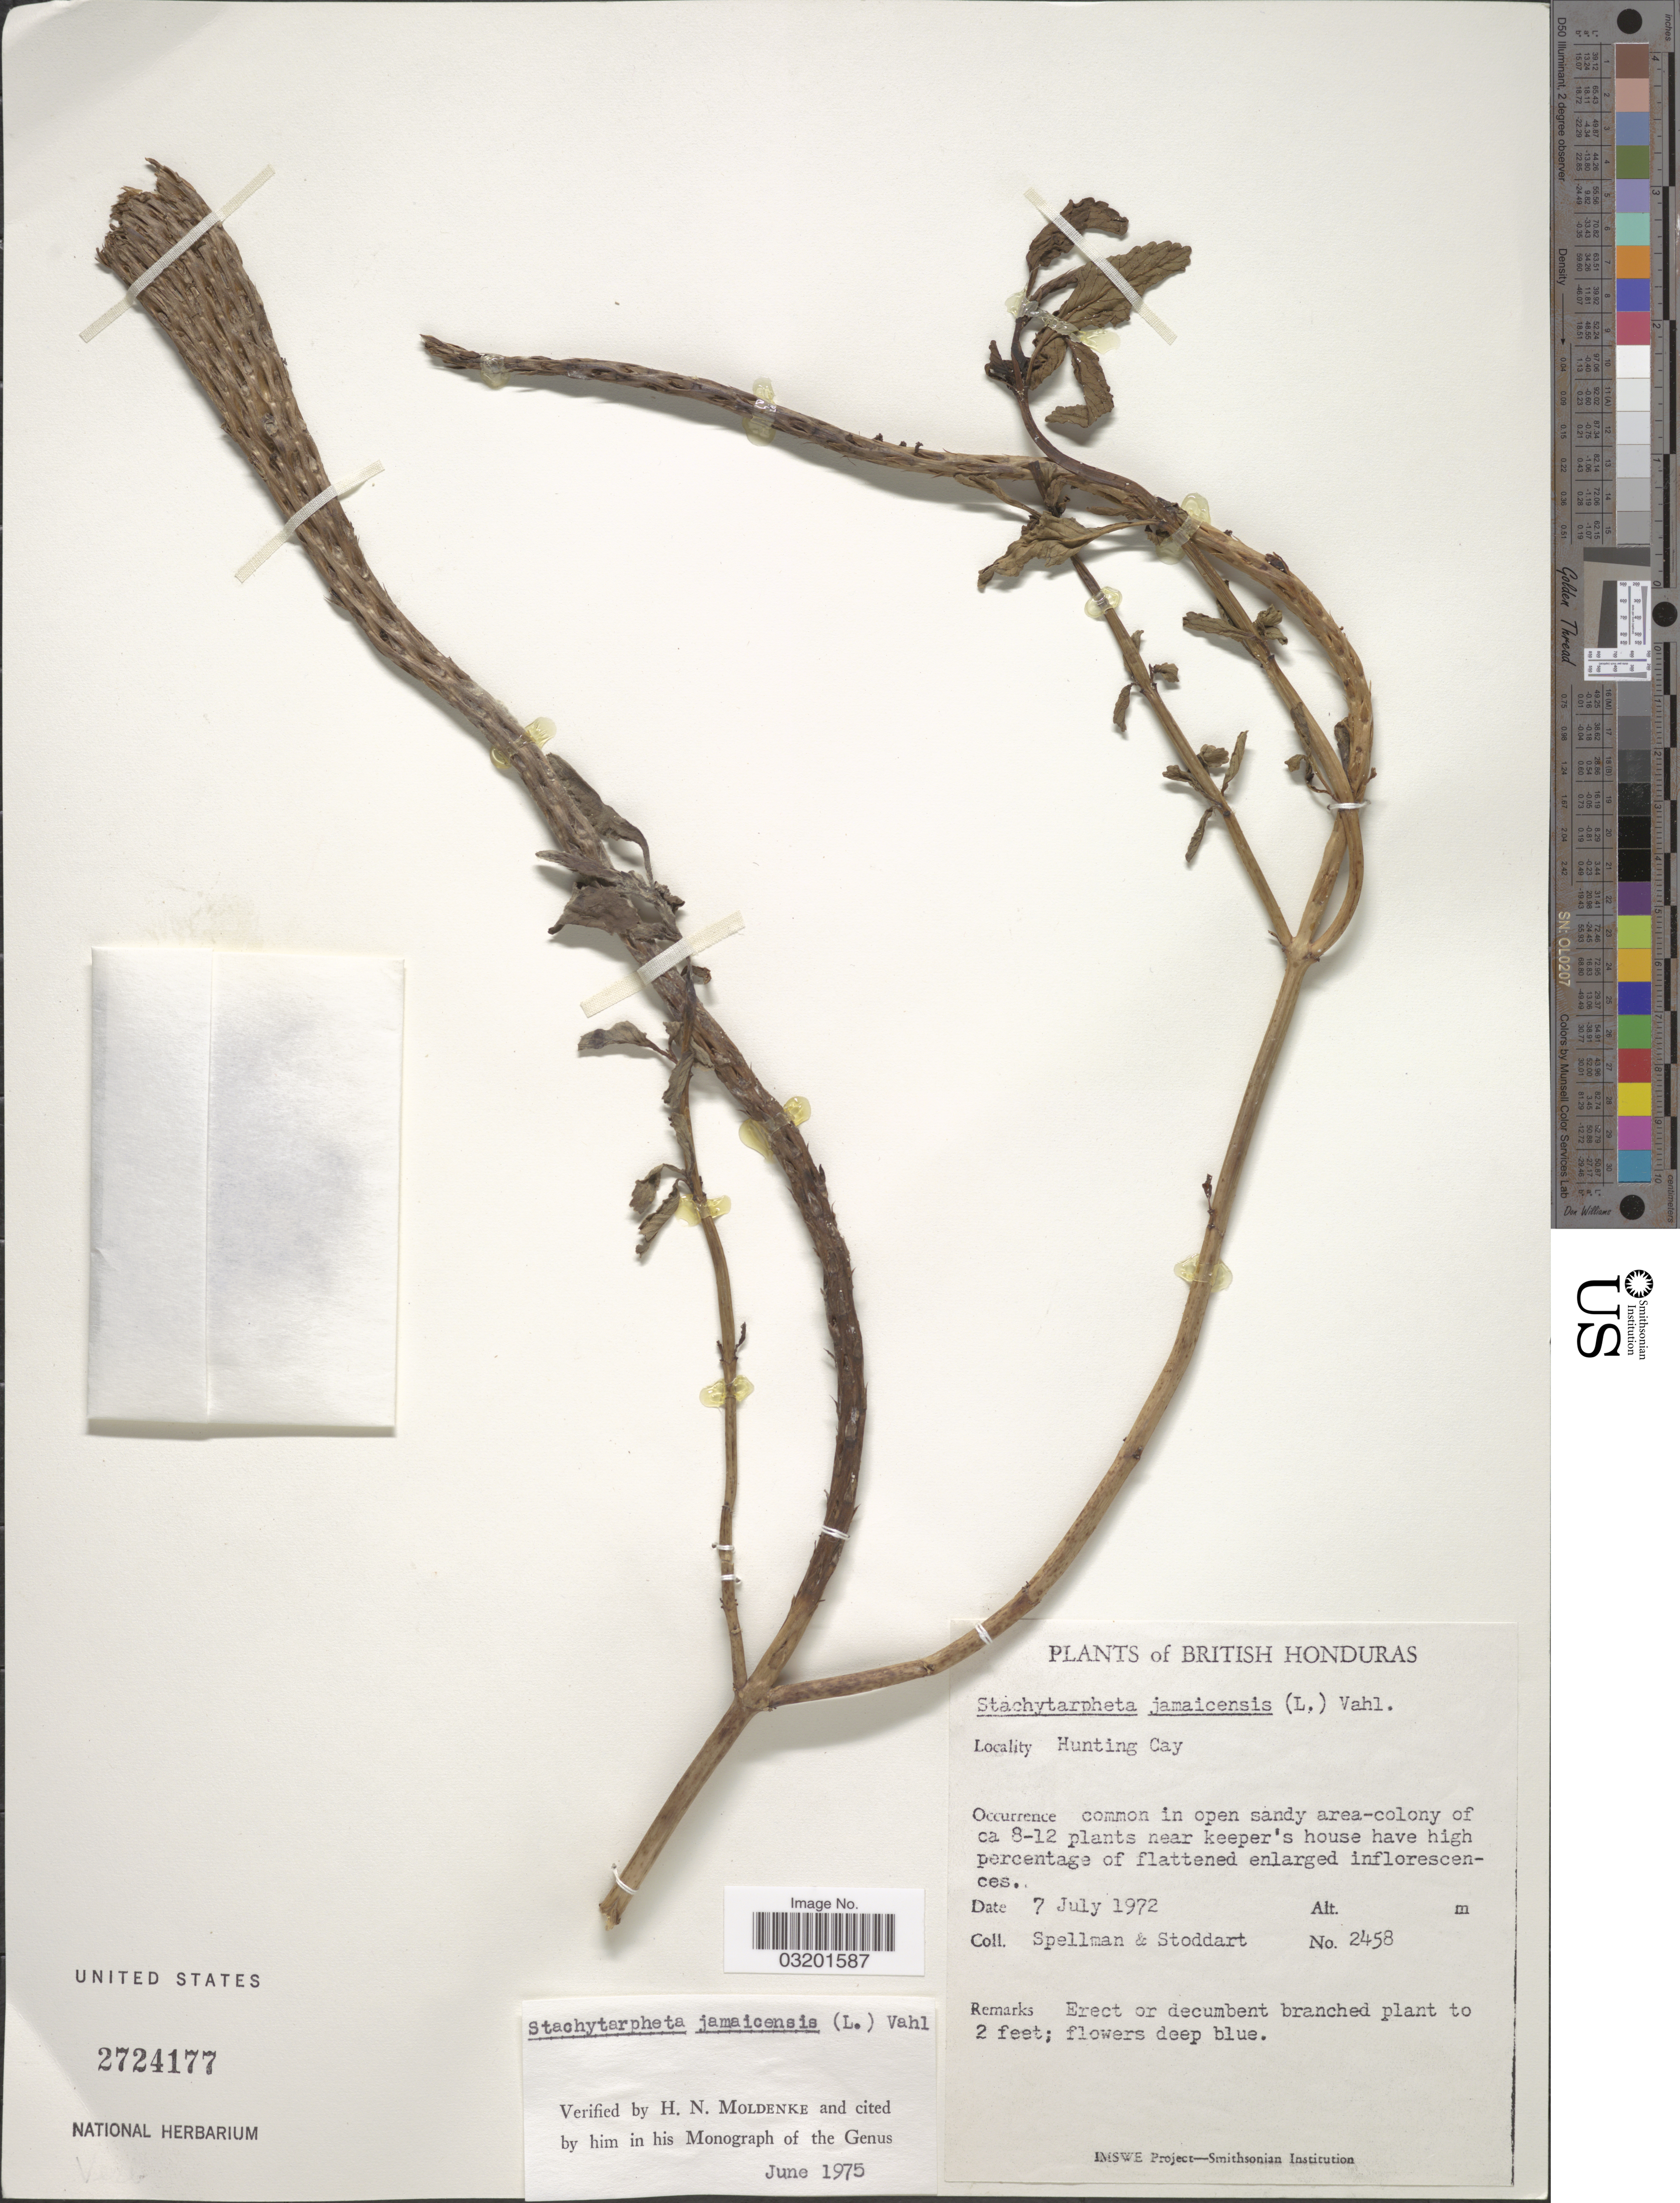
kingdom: Plantae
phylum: Tracheophyta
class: Magnoliopsida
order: Lamiales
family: Verbenaceae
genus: Stachytarpheta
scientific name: Stachytarpheta jamaicensis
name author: (L.) Vahl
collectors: Spellman, -- & -. Stoddart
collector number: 2458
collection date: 1972-07-07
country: Belize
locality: British Honduras. Hunting Cay.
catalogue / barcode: US 2724177